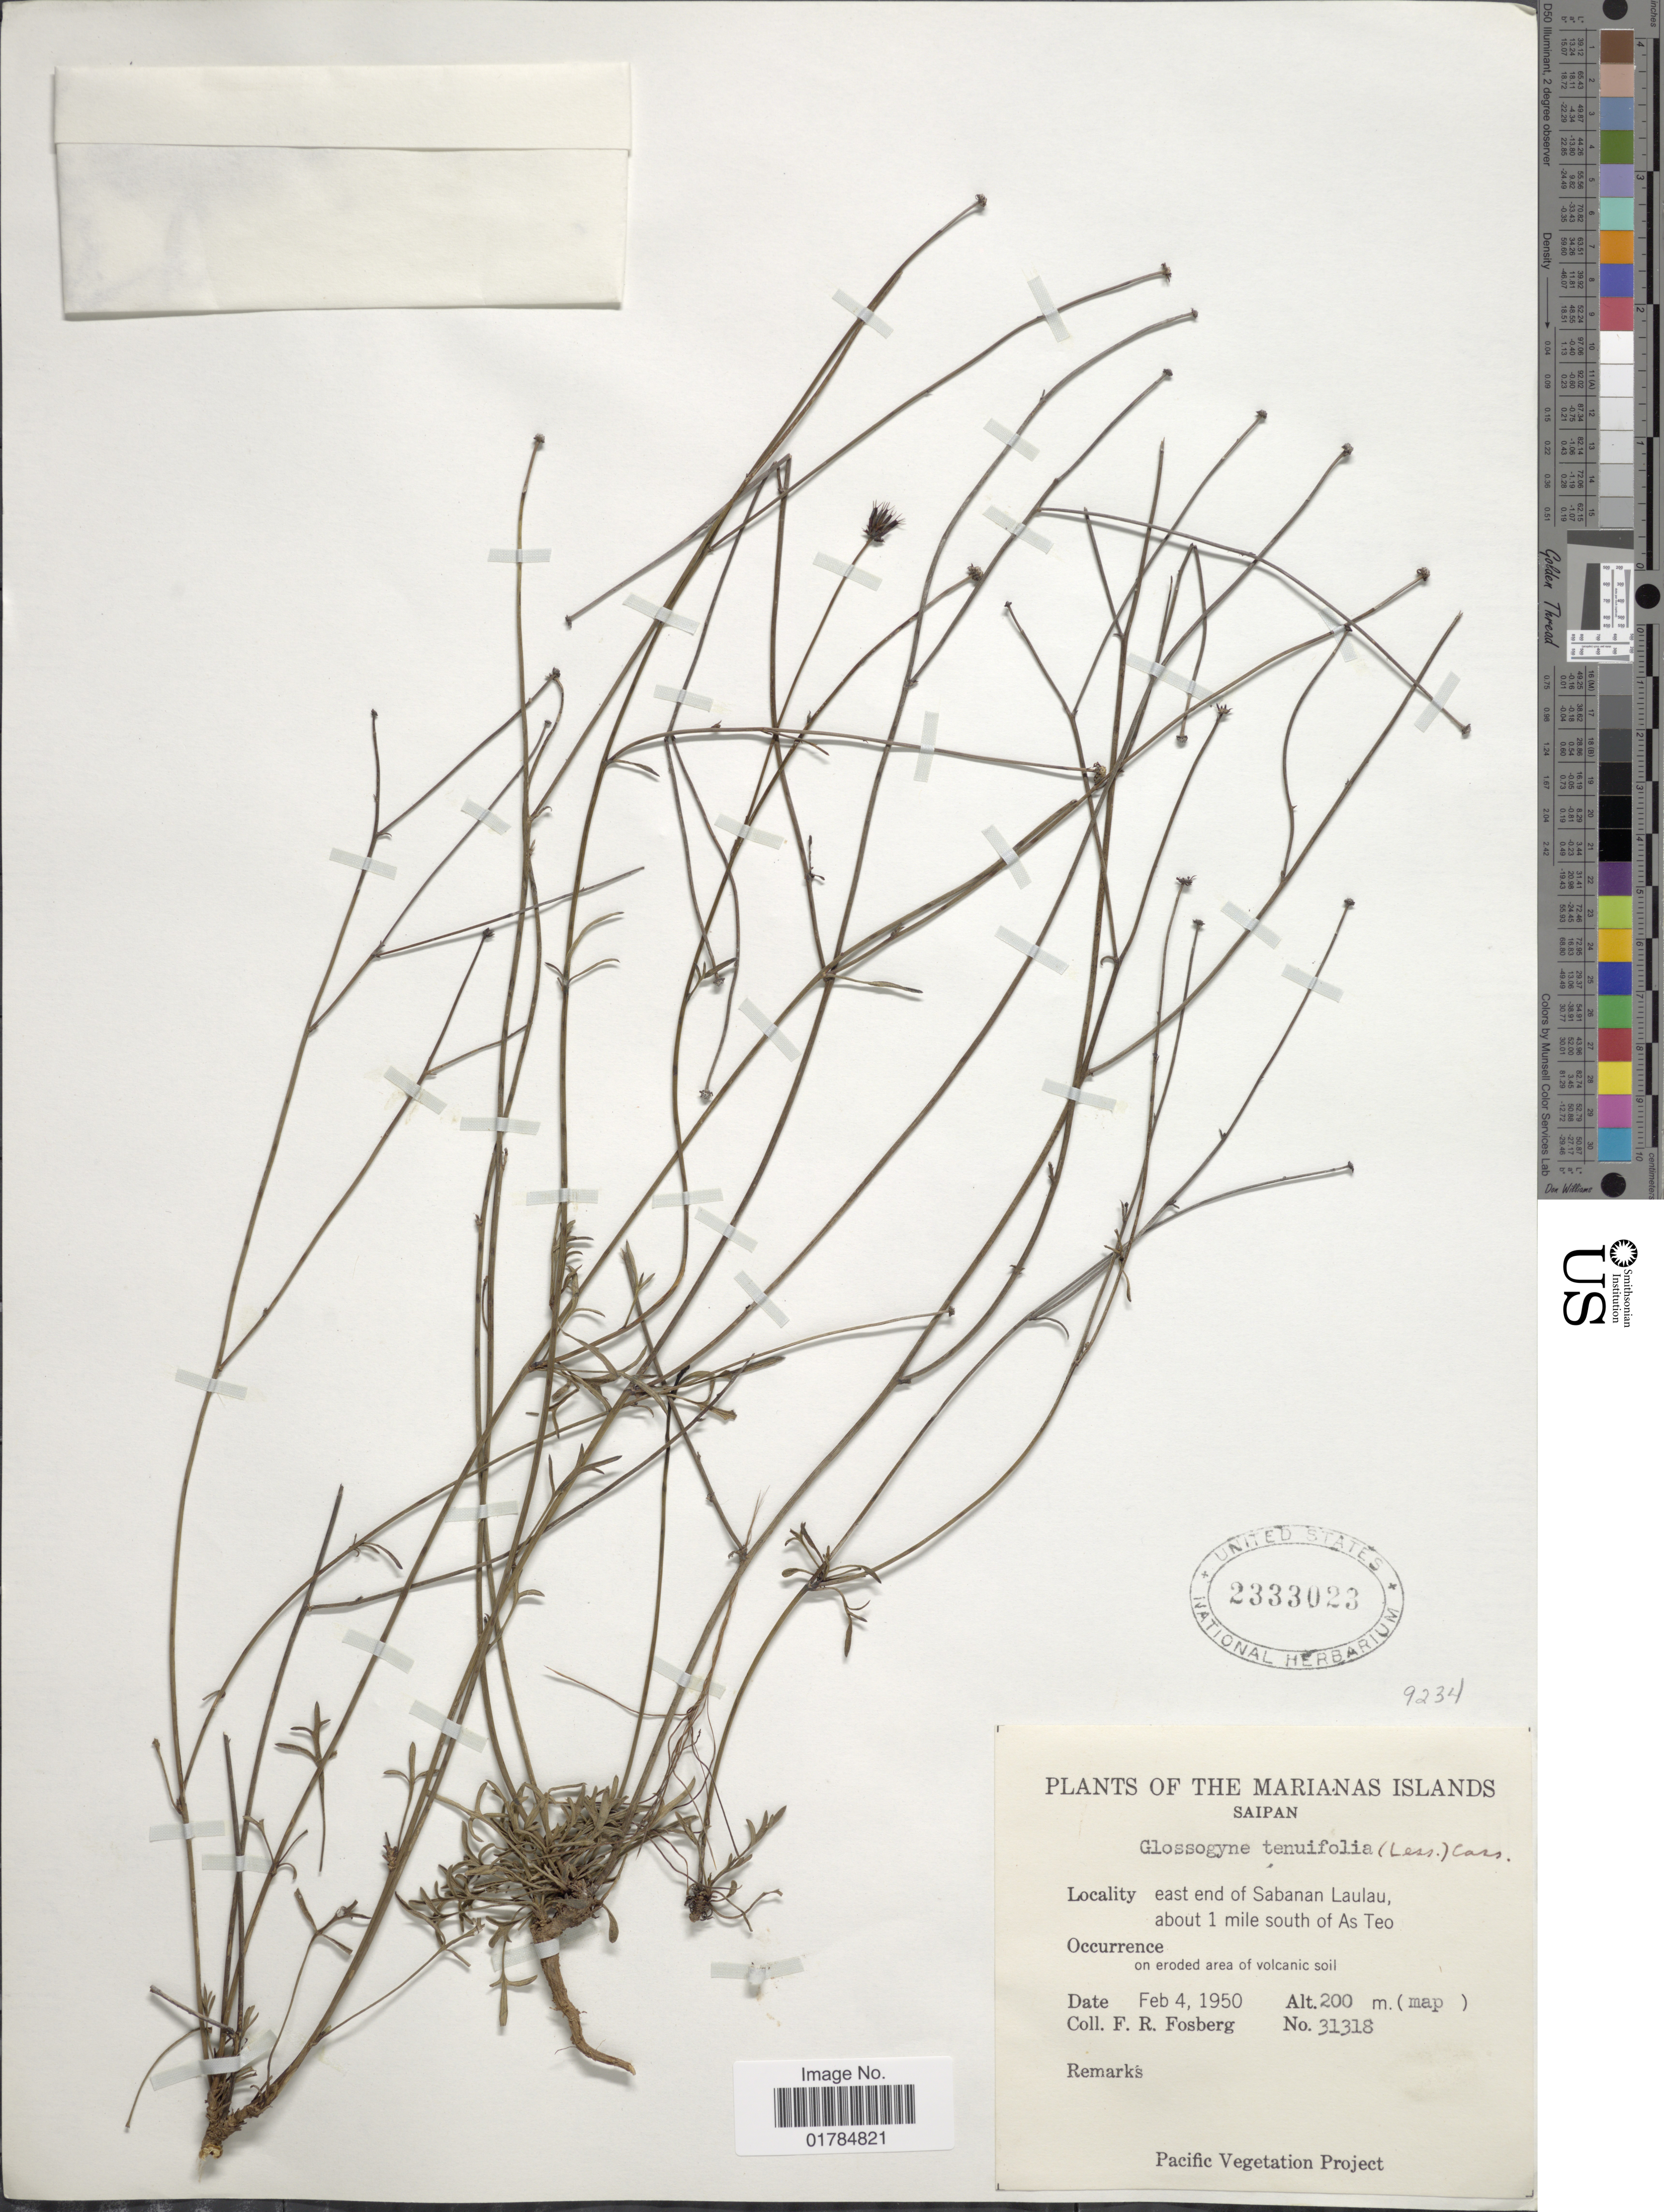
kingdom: Plantae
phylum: Tracheophyta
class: Magnoliopsida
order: Asterales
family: Asteraceae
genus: Glossogyne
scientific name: Glossogyne tenuifolia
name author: (Labill.)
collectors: F. R. Fosberg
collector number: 31318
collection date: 1950-02-04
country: Northern Mariana Islands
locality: Saipan, east end of Sabanan Laulau, about 1 mile south of As Teo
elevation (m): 200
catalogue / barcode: US 2333023